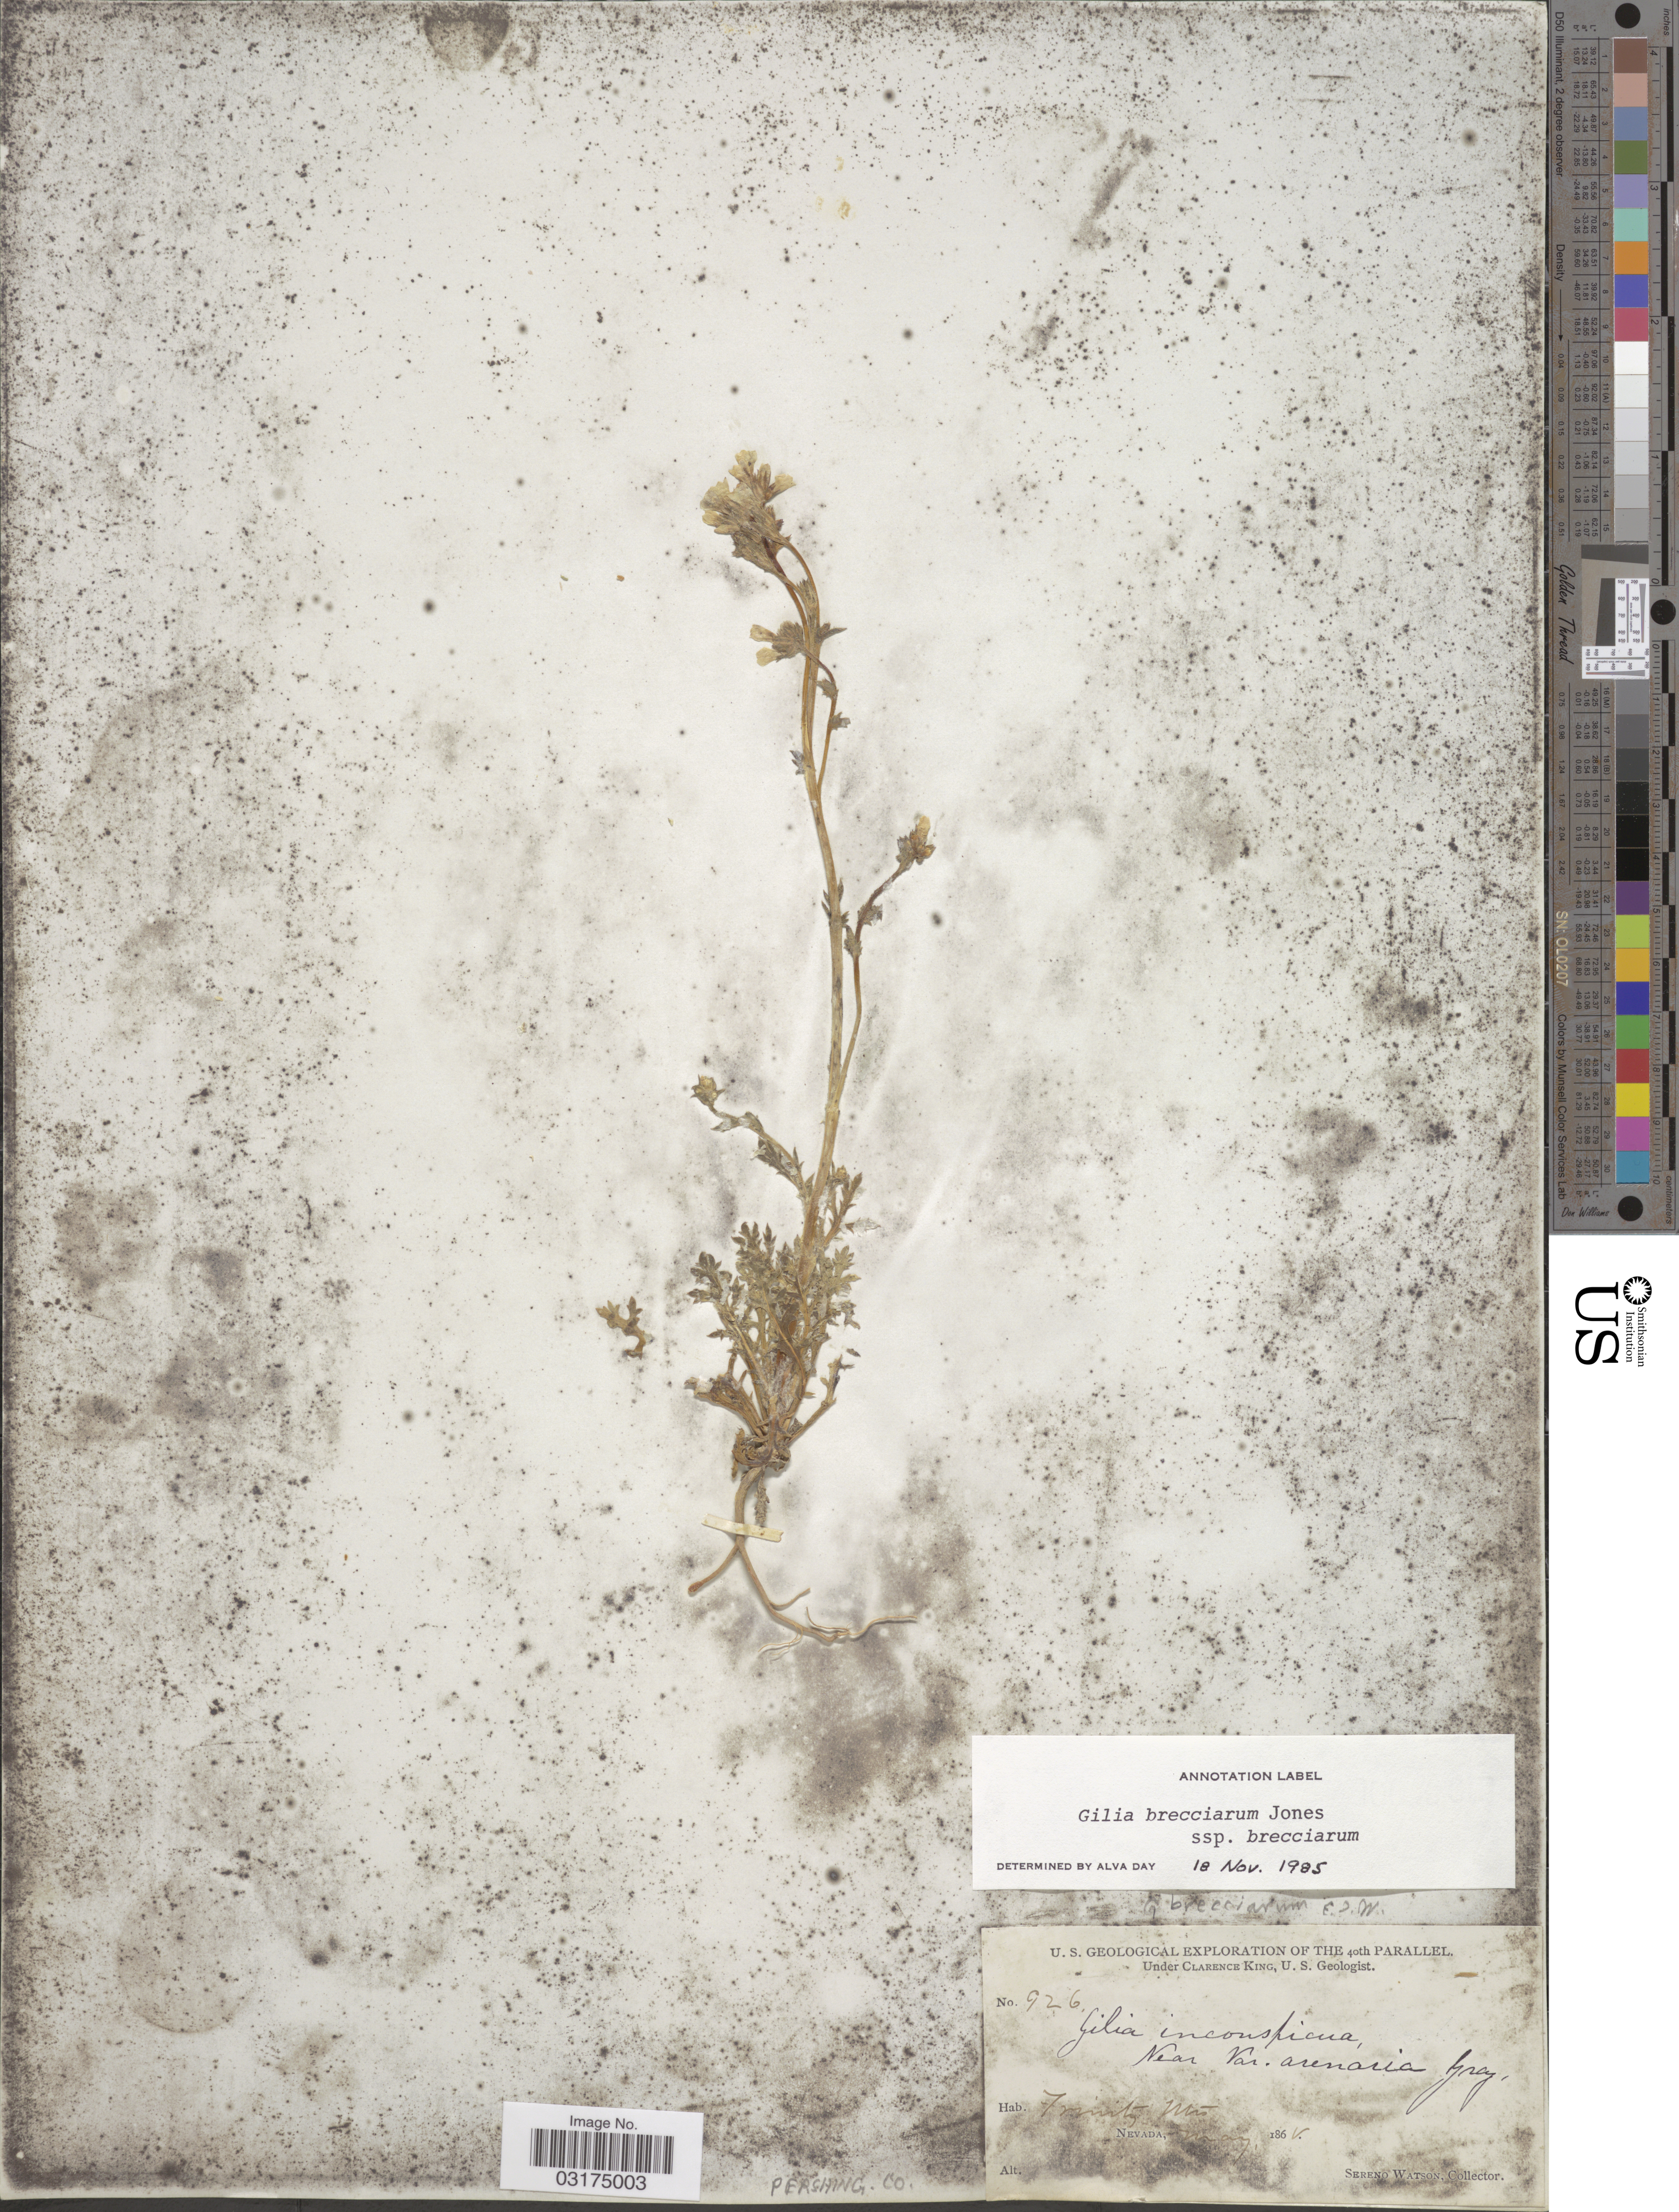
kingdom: Plantae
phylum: Tracheophyta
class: Magnoliopsida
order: Ericales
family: Polemoniaceae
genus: Gilia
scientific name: Gilia brecciarum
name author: M.E. Jones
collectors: S. Watson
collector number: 926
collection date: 1862-05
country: United States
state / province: Nevada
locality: Trinity Mts. Pershing Co.